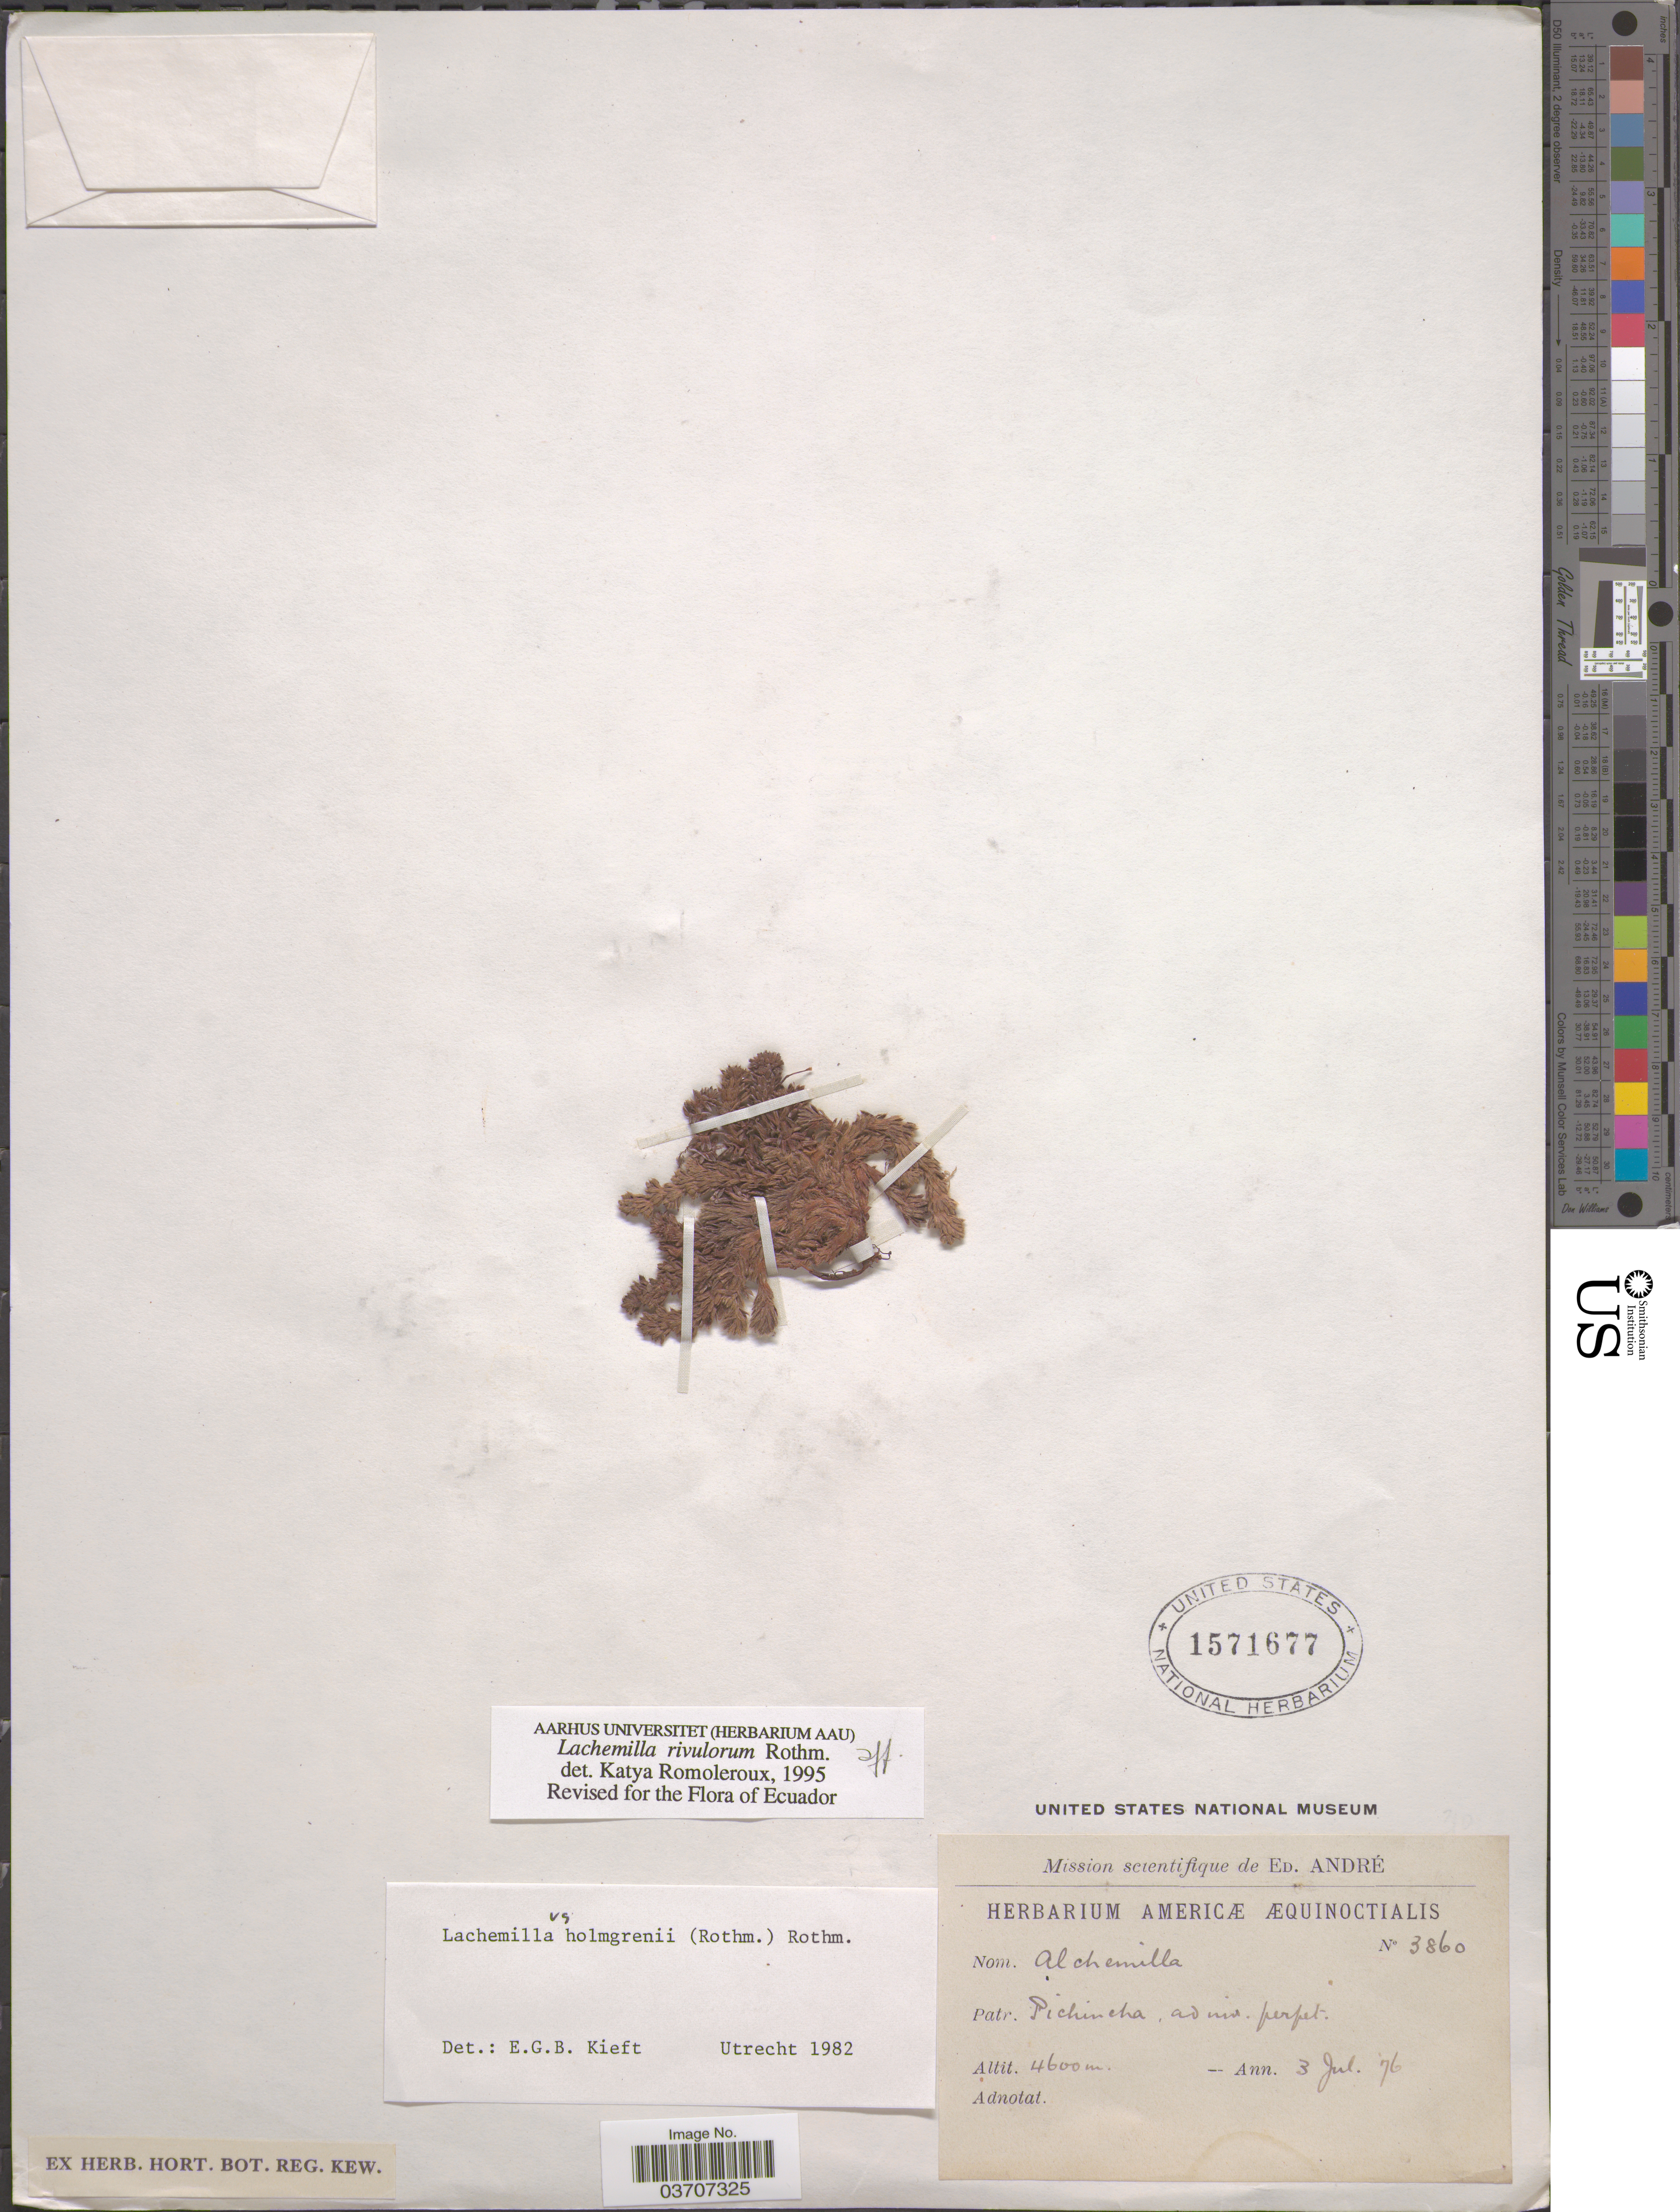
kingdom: Plantae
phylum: Tracheophyta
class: Magnoliopsida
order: Rosales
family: Rosaceae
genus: Lachemilla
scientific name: Lachemilla rivulorum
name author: Rothm.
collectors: É. F. André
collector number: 3860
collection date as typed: Transcribed d/m/y: 3/7/76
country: Ecuador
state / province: Pichincha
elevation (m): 4600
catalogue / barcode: US 1571677